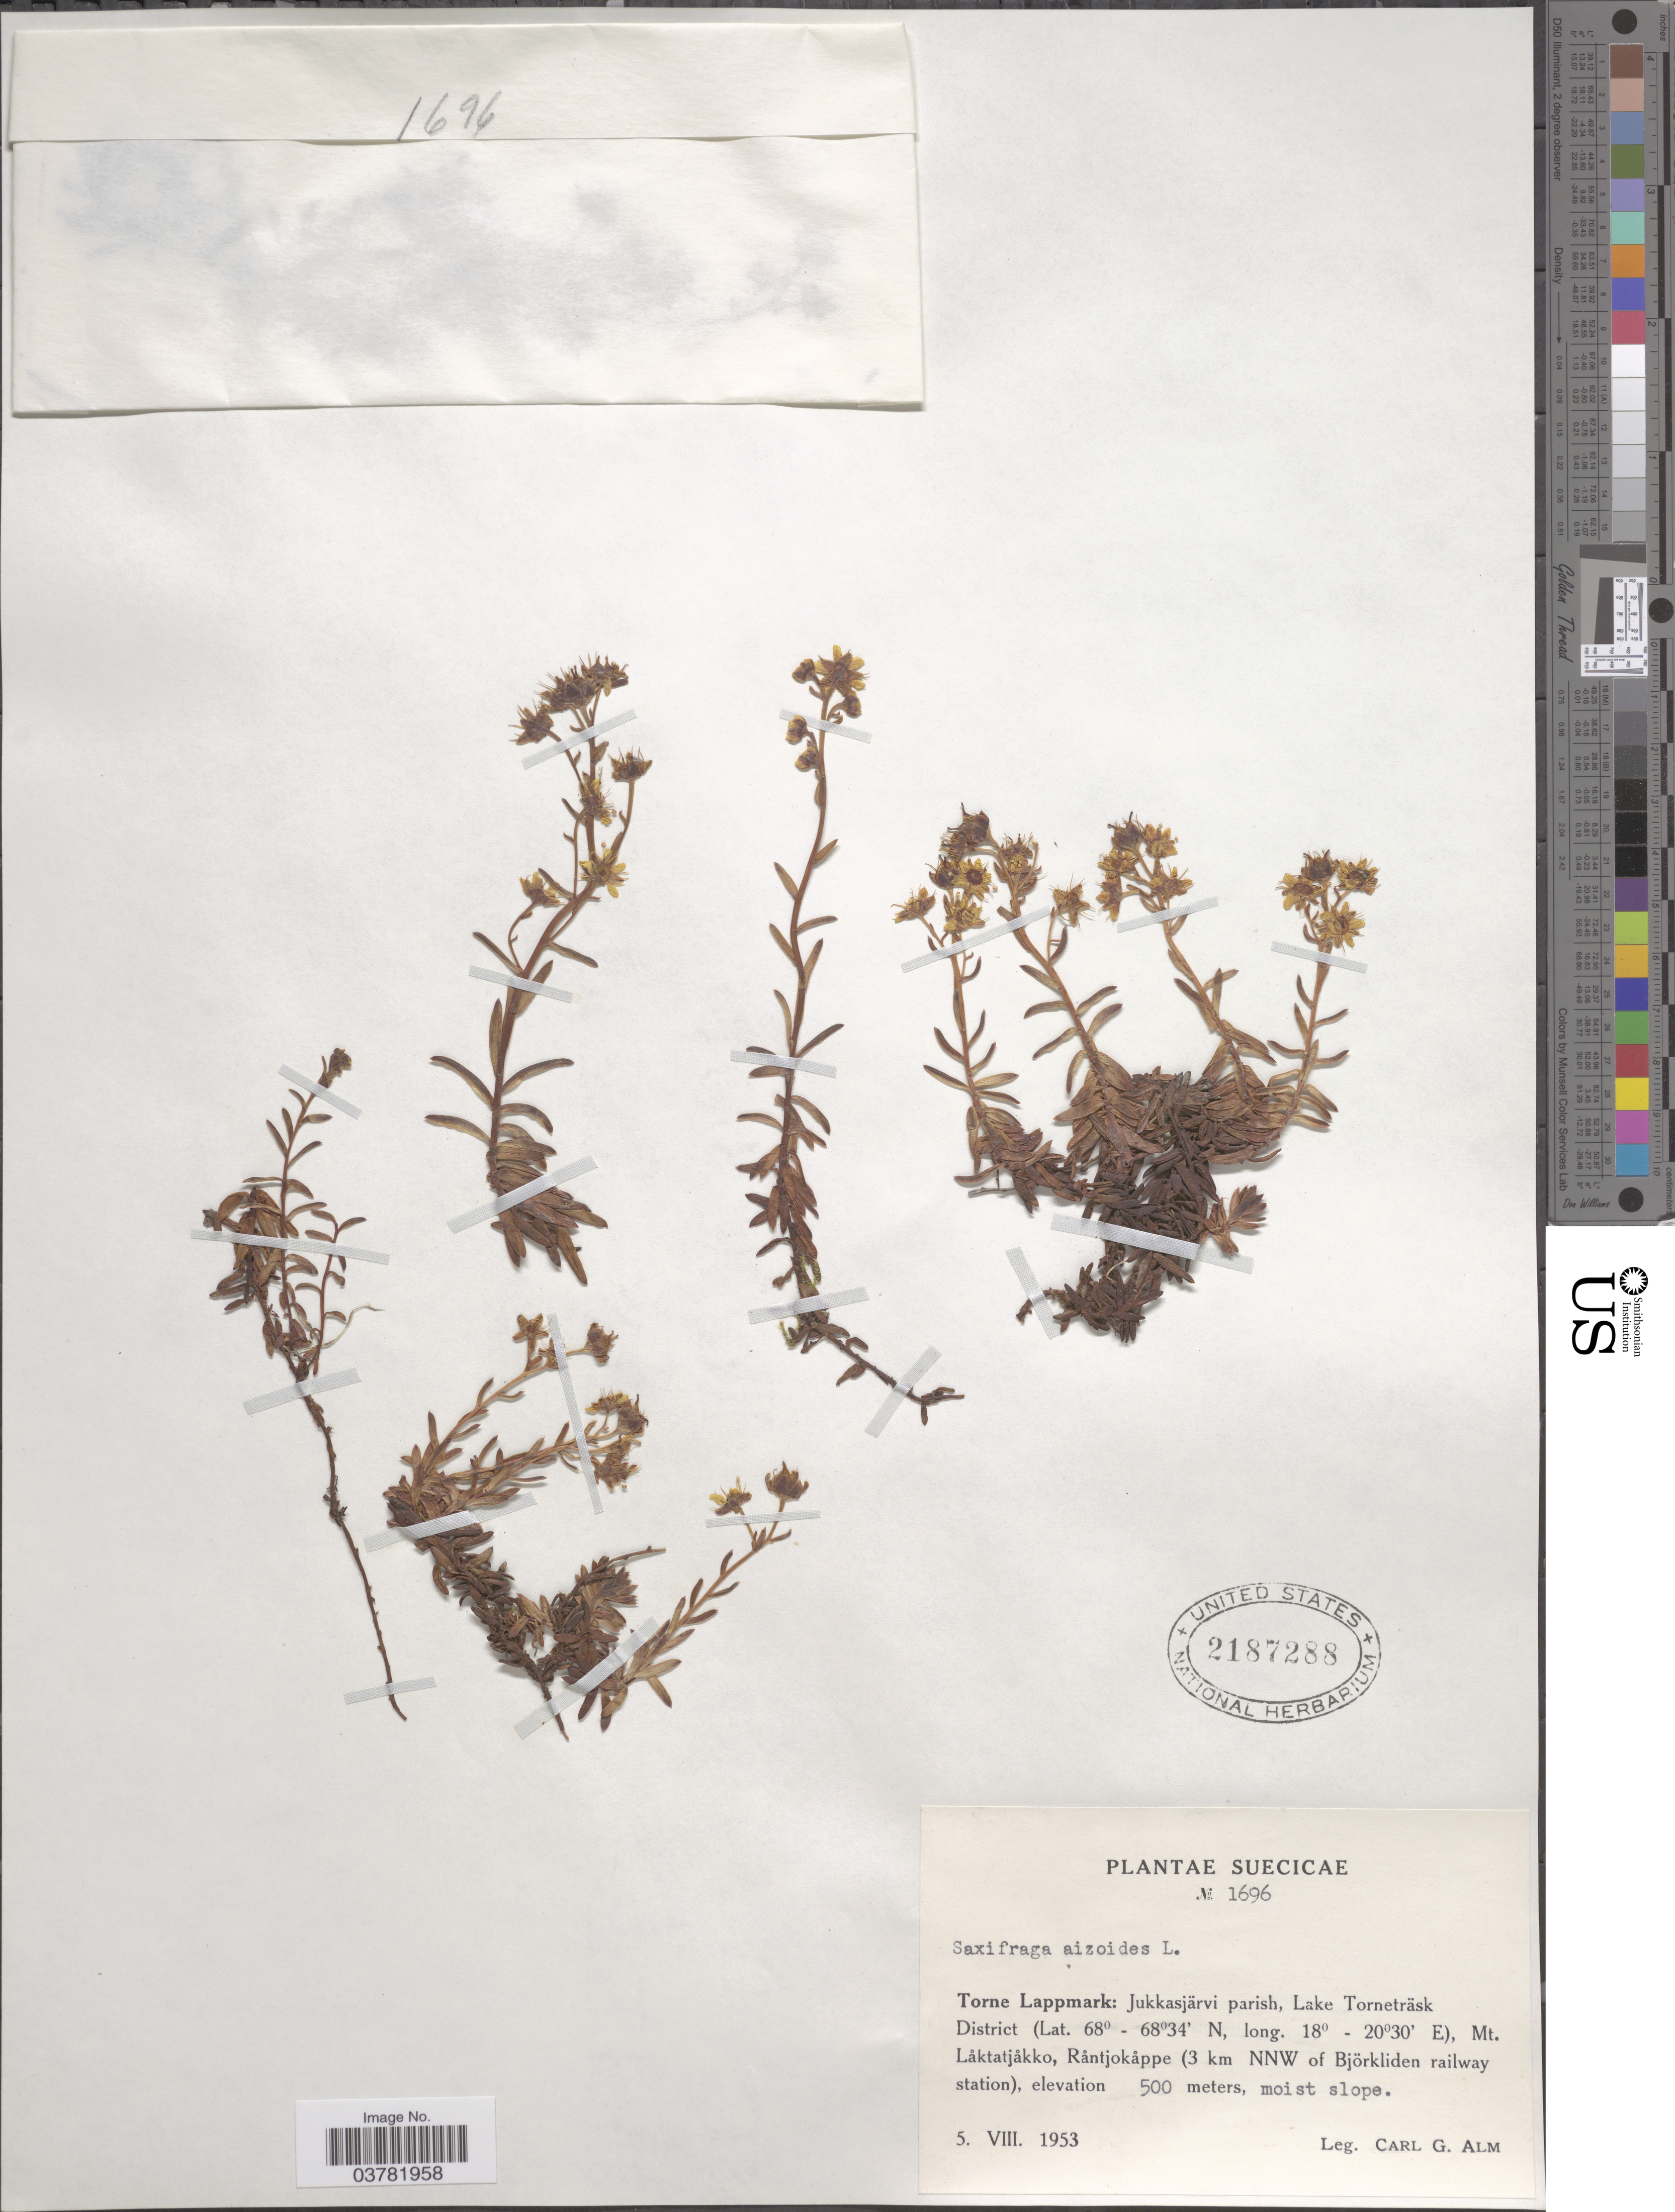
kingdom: Plantae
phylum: Tracheophyta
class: Magnoliopsida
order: Saxifragales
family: Saxifragaceae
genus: Saxifraga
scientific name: Saxifraga aizoides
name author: L.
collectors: C. G. Alm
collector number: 1696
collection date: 1953-08-05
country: Sweden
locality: Suecicae. Torne Lappmark: Jukkasjärvi parish, Lake Torneträsk District, Mt. Låktatjåkko, Råntjokåppe (3 km NNW of Björkliden railway station).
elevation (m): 500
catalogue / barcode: US 2187288